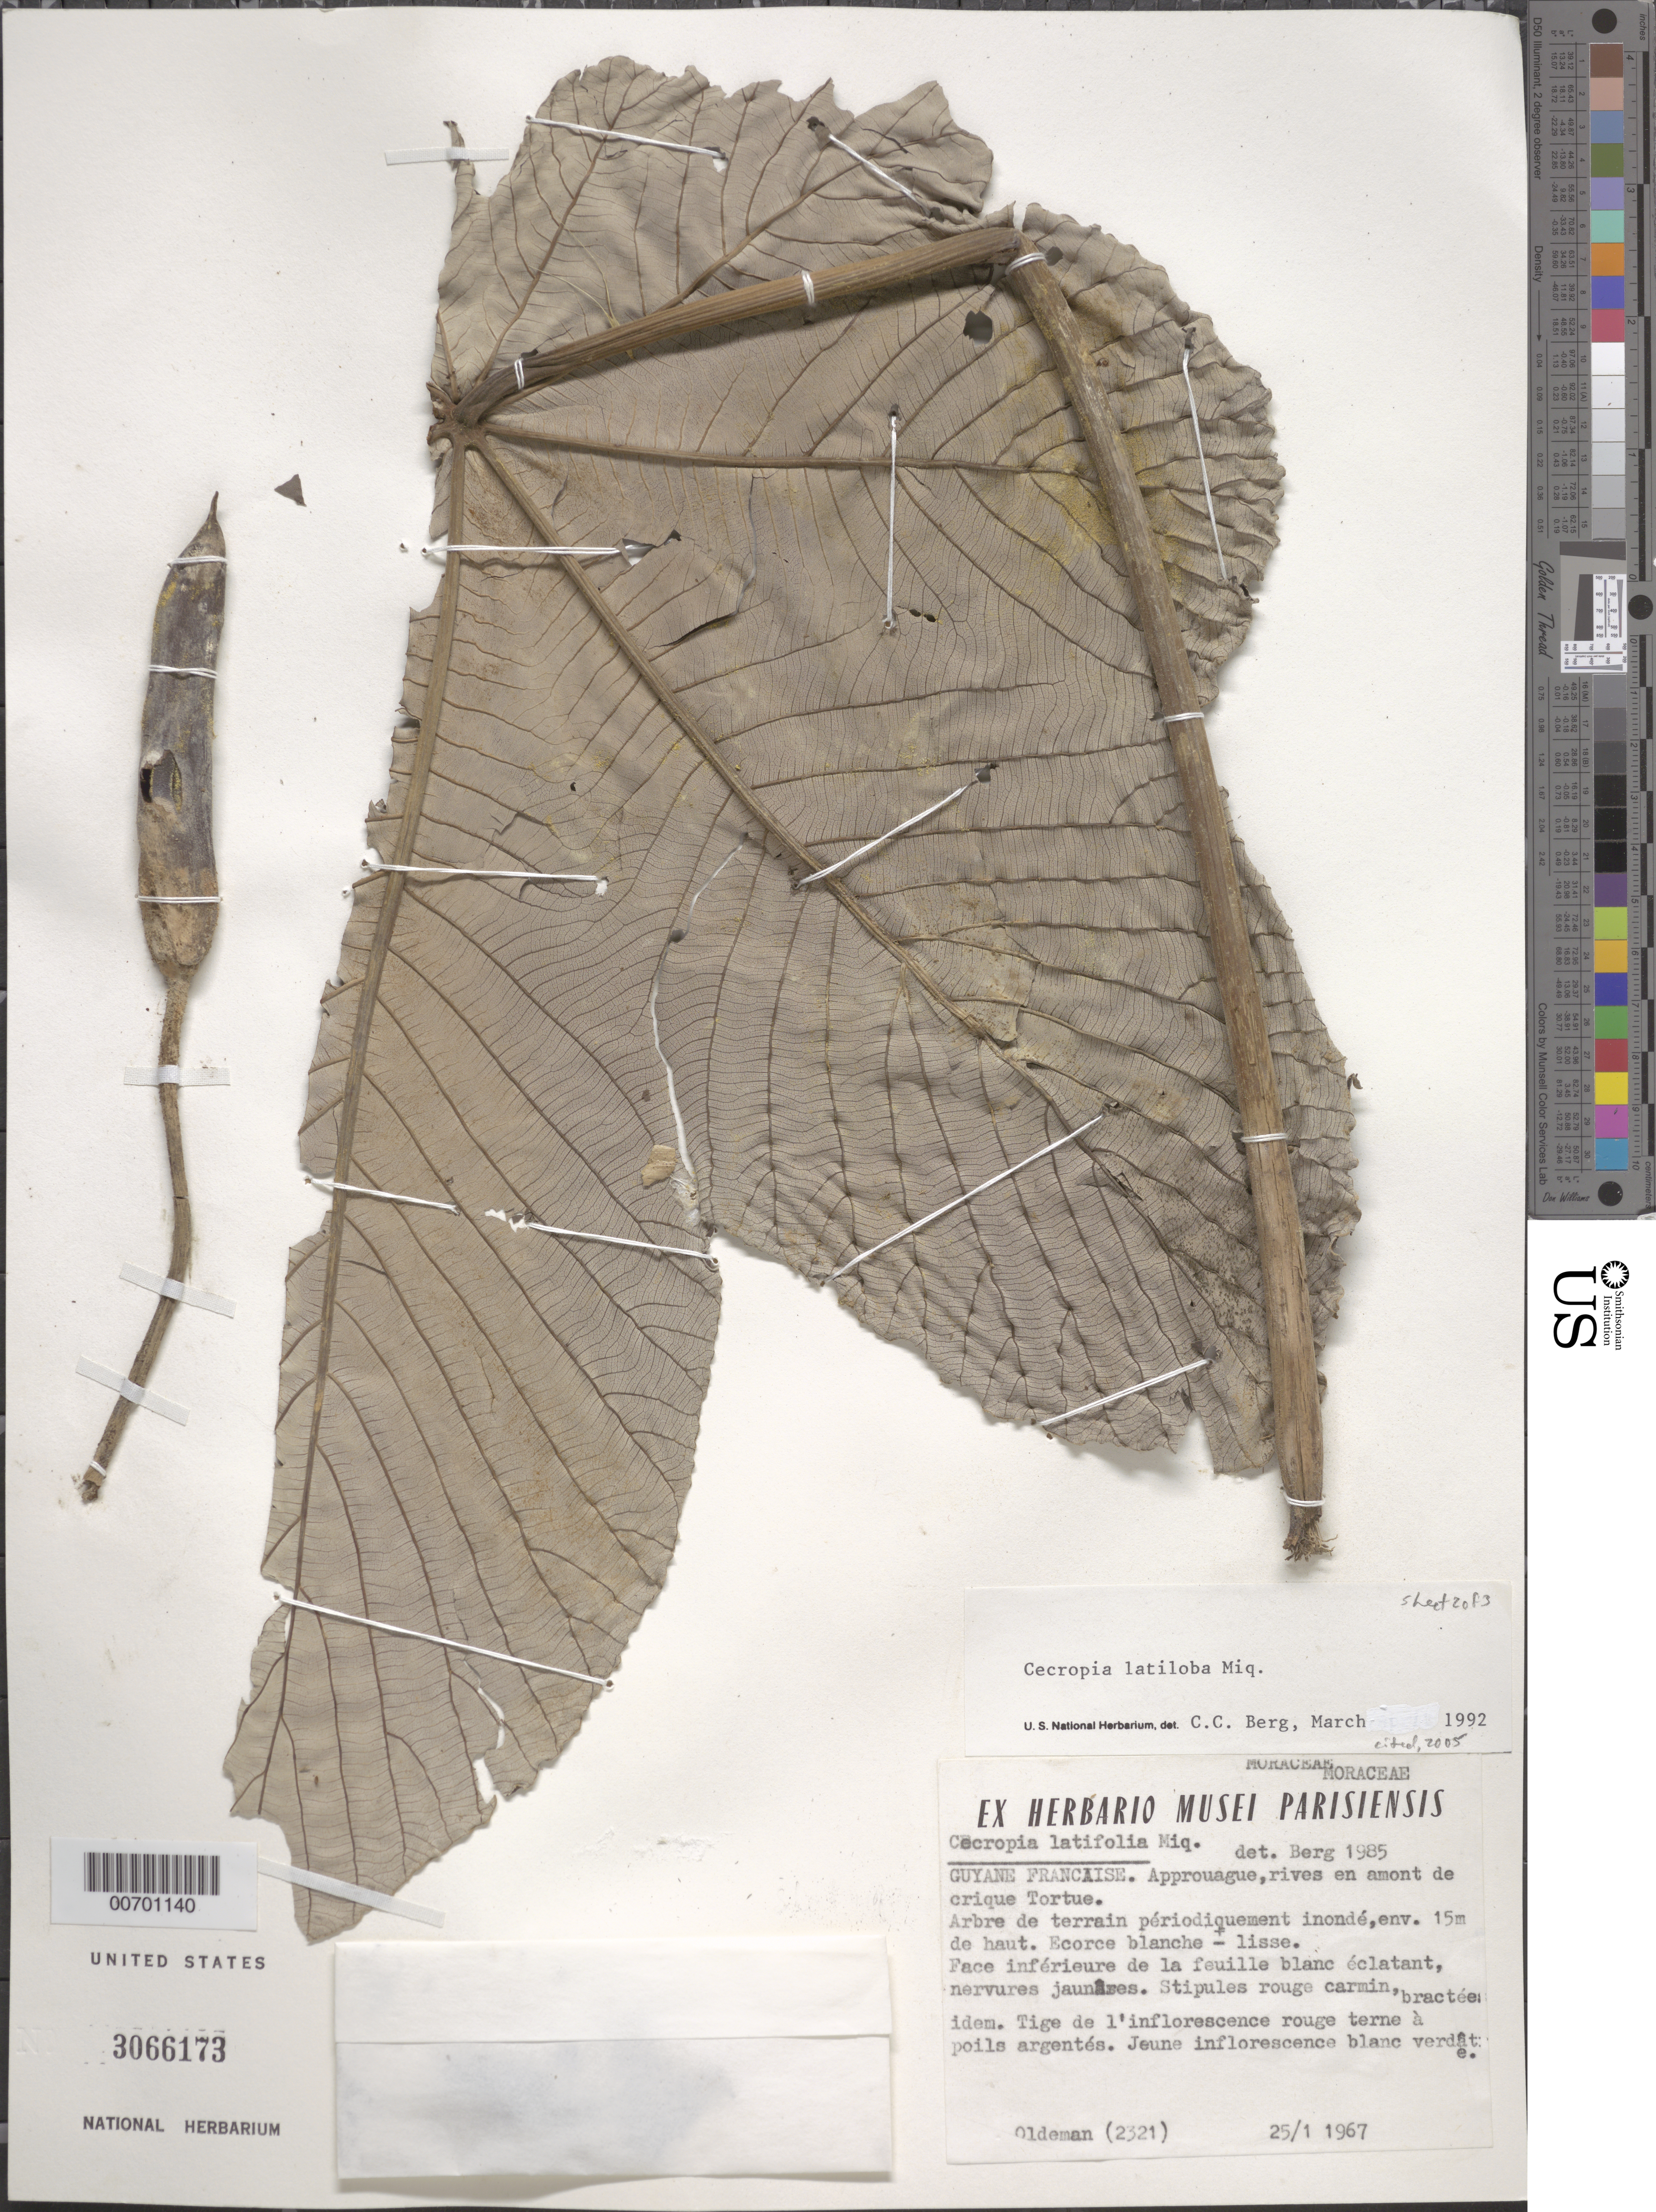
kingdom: Plantae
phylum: Tracheophyta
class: Magnoliopsida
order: Rosales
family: Urticaceae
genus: Cecropia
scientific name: Cecropia latiloba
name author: Miq.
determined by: Berg, C. C.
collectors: R. Oldeman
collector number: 2321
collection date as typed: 25-Jan-67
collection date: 1967-01-25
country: French Guiana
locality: Approuague, rives en amont de Crique Tortue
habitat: Periodiquement inonde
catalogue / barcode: US 3066173